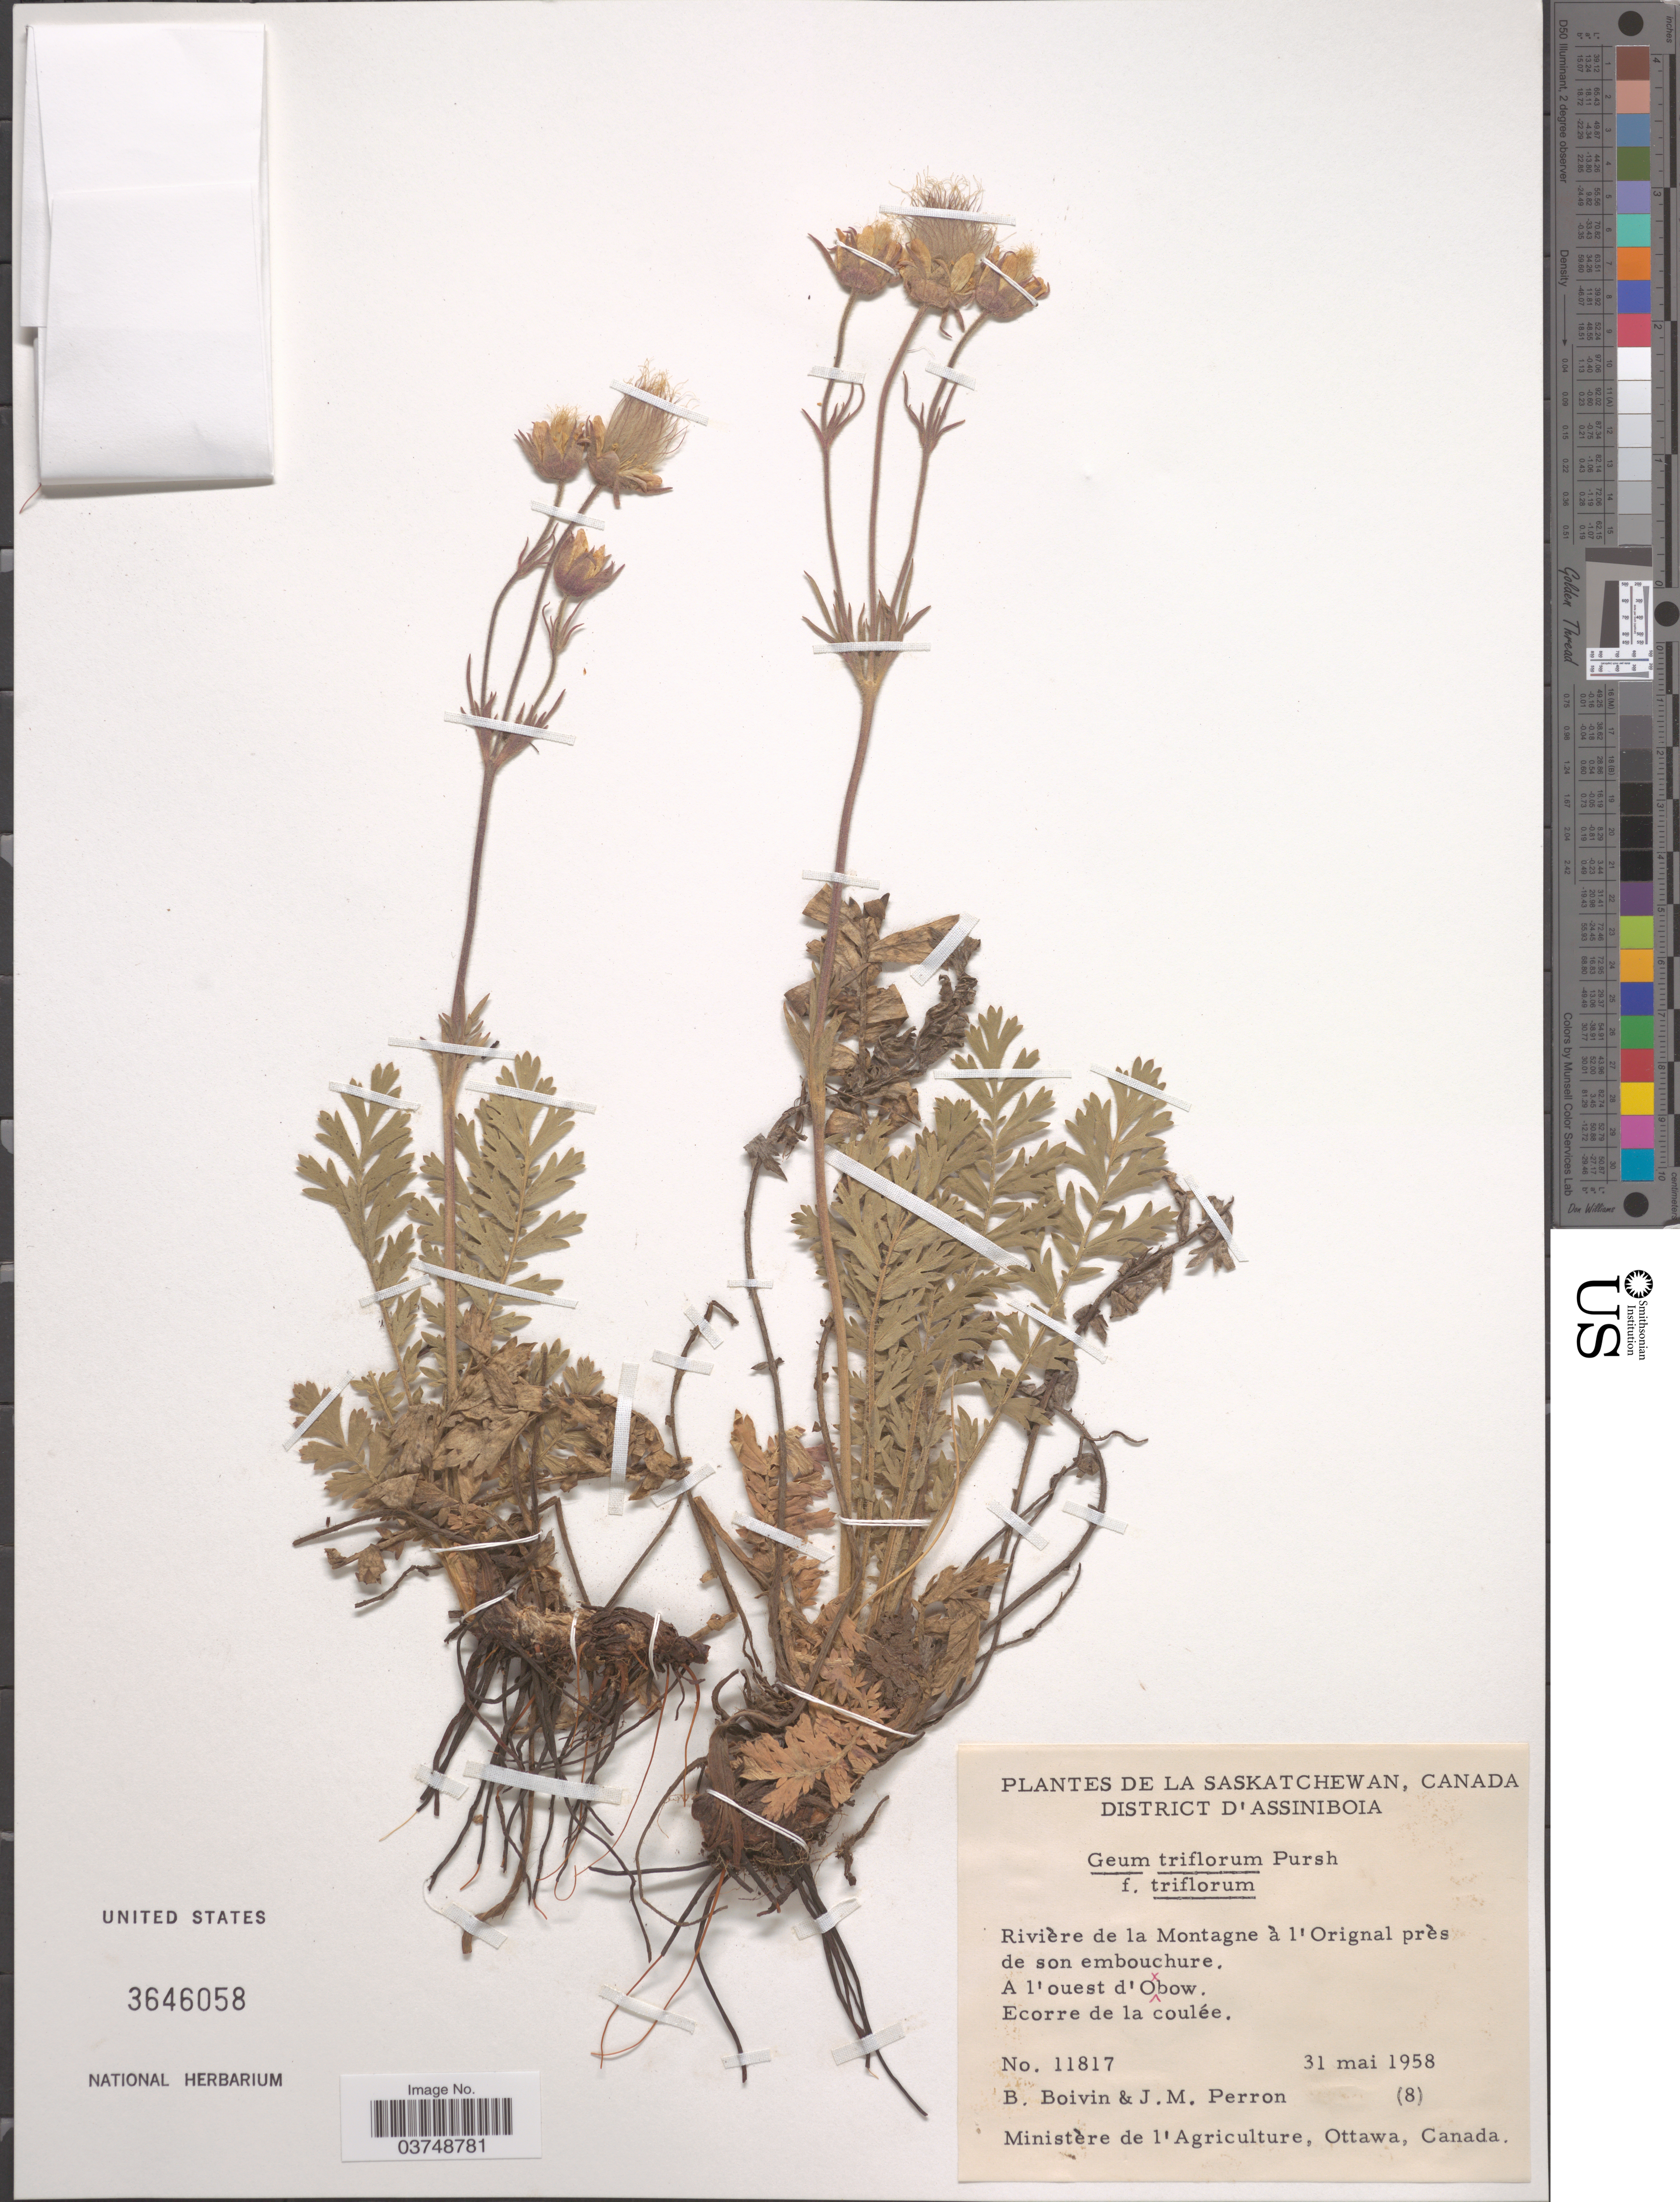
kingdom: Plantae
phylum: Tracheophyta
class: Magnoliopsida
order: Rosales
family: Rosaceae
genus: Geum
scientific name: Geum triflorum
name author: Pursh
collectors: J. R. B. Boivin & J. Perron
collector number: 11817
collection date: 1958-05-31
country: Canada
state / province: Saskatchewan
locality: District D'Assiniboia. Rivière de la Montagne à l'Original près de son embouchure. A l'oueste d' Obow, Ecorre de la coulée.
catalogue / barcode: US 3646058